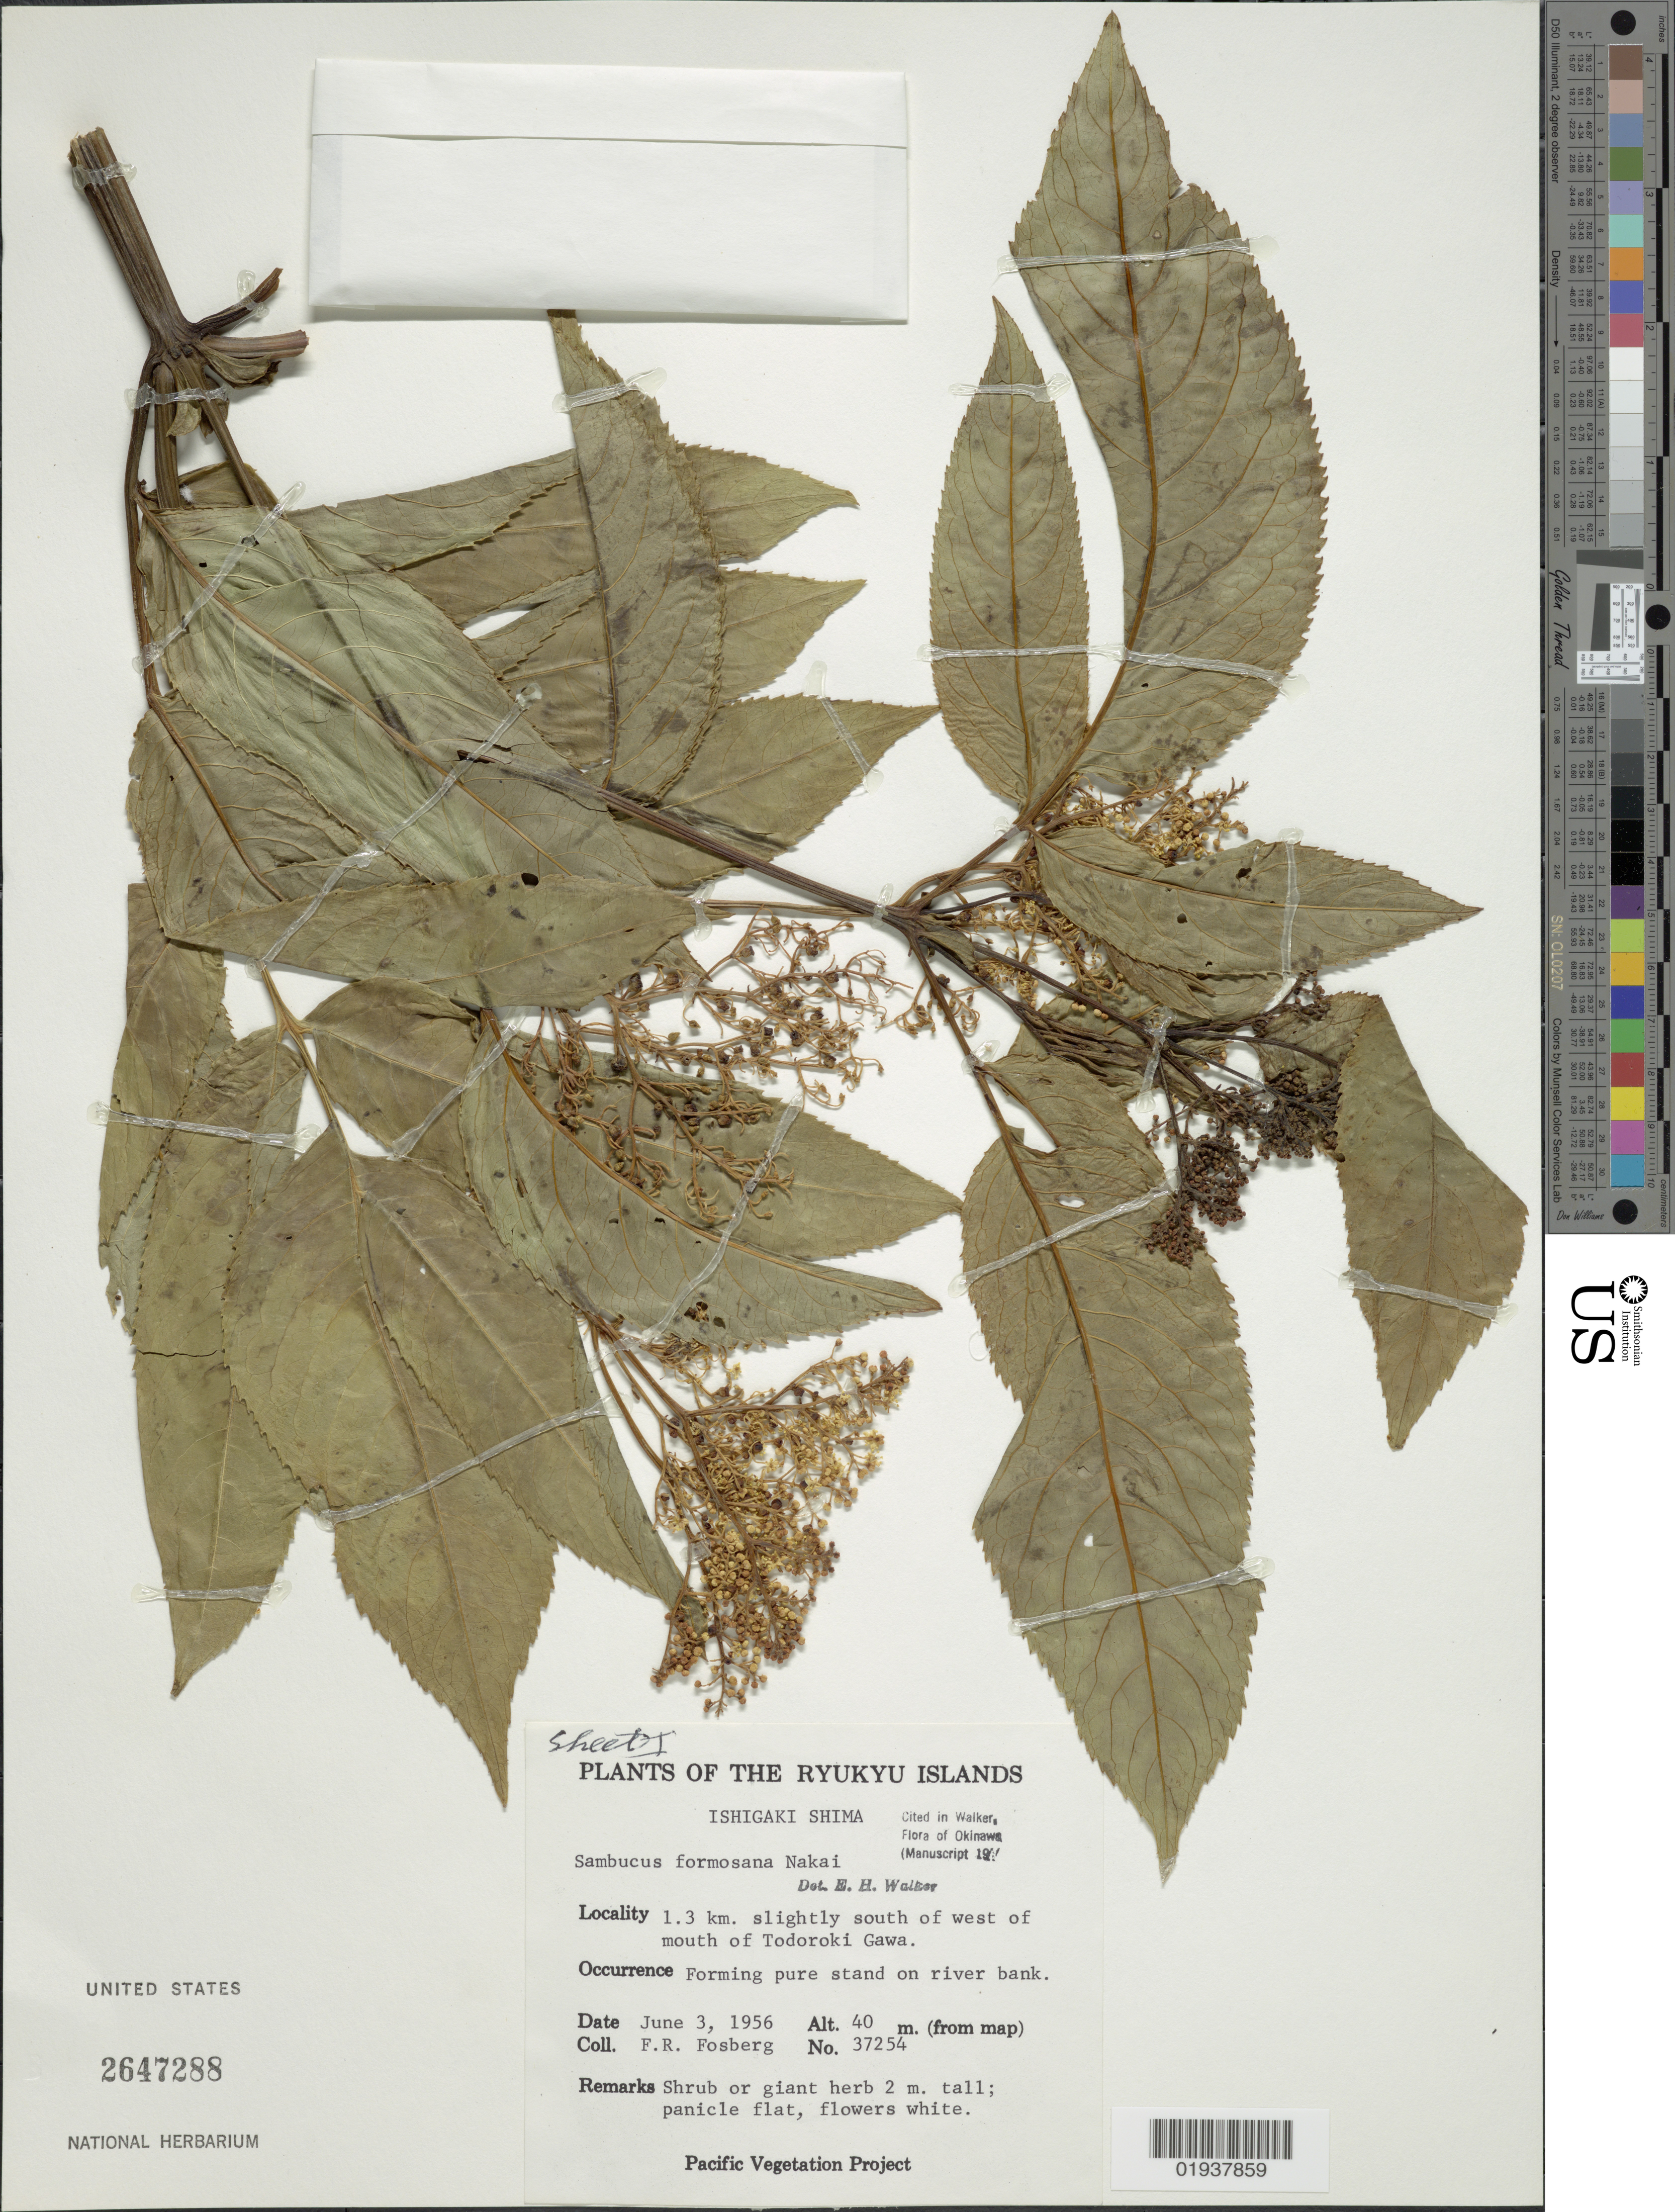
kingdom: Plantae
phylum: Tracheophyta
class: Magnoliopsida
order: Dipsacales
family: Viburnaceae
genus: Sambucus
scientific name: Sambucus javanica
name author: Blume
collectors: F. R. Fosberg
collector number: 37254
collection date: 1956-06-03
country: Japan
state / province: Okinawa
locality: Ryuku Islands. Ishigaki Shima. 1.3 km. slightly south of west of mouth of Todoroki Gawa.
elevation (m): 40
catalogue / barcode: US 2647288